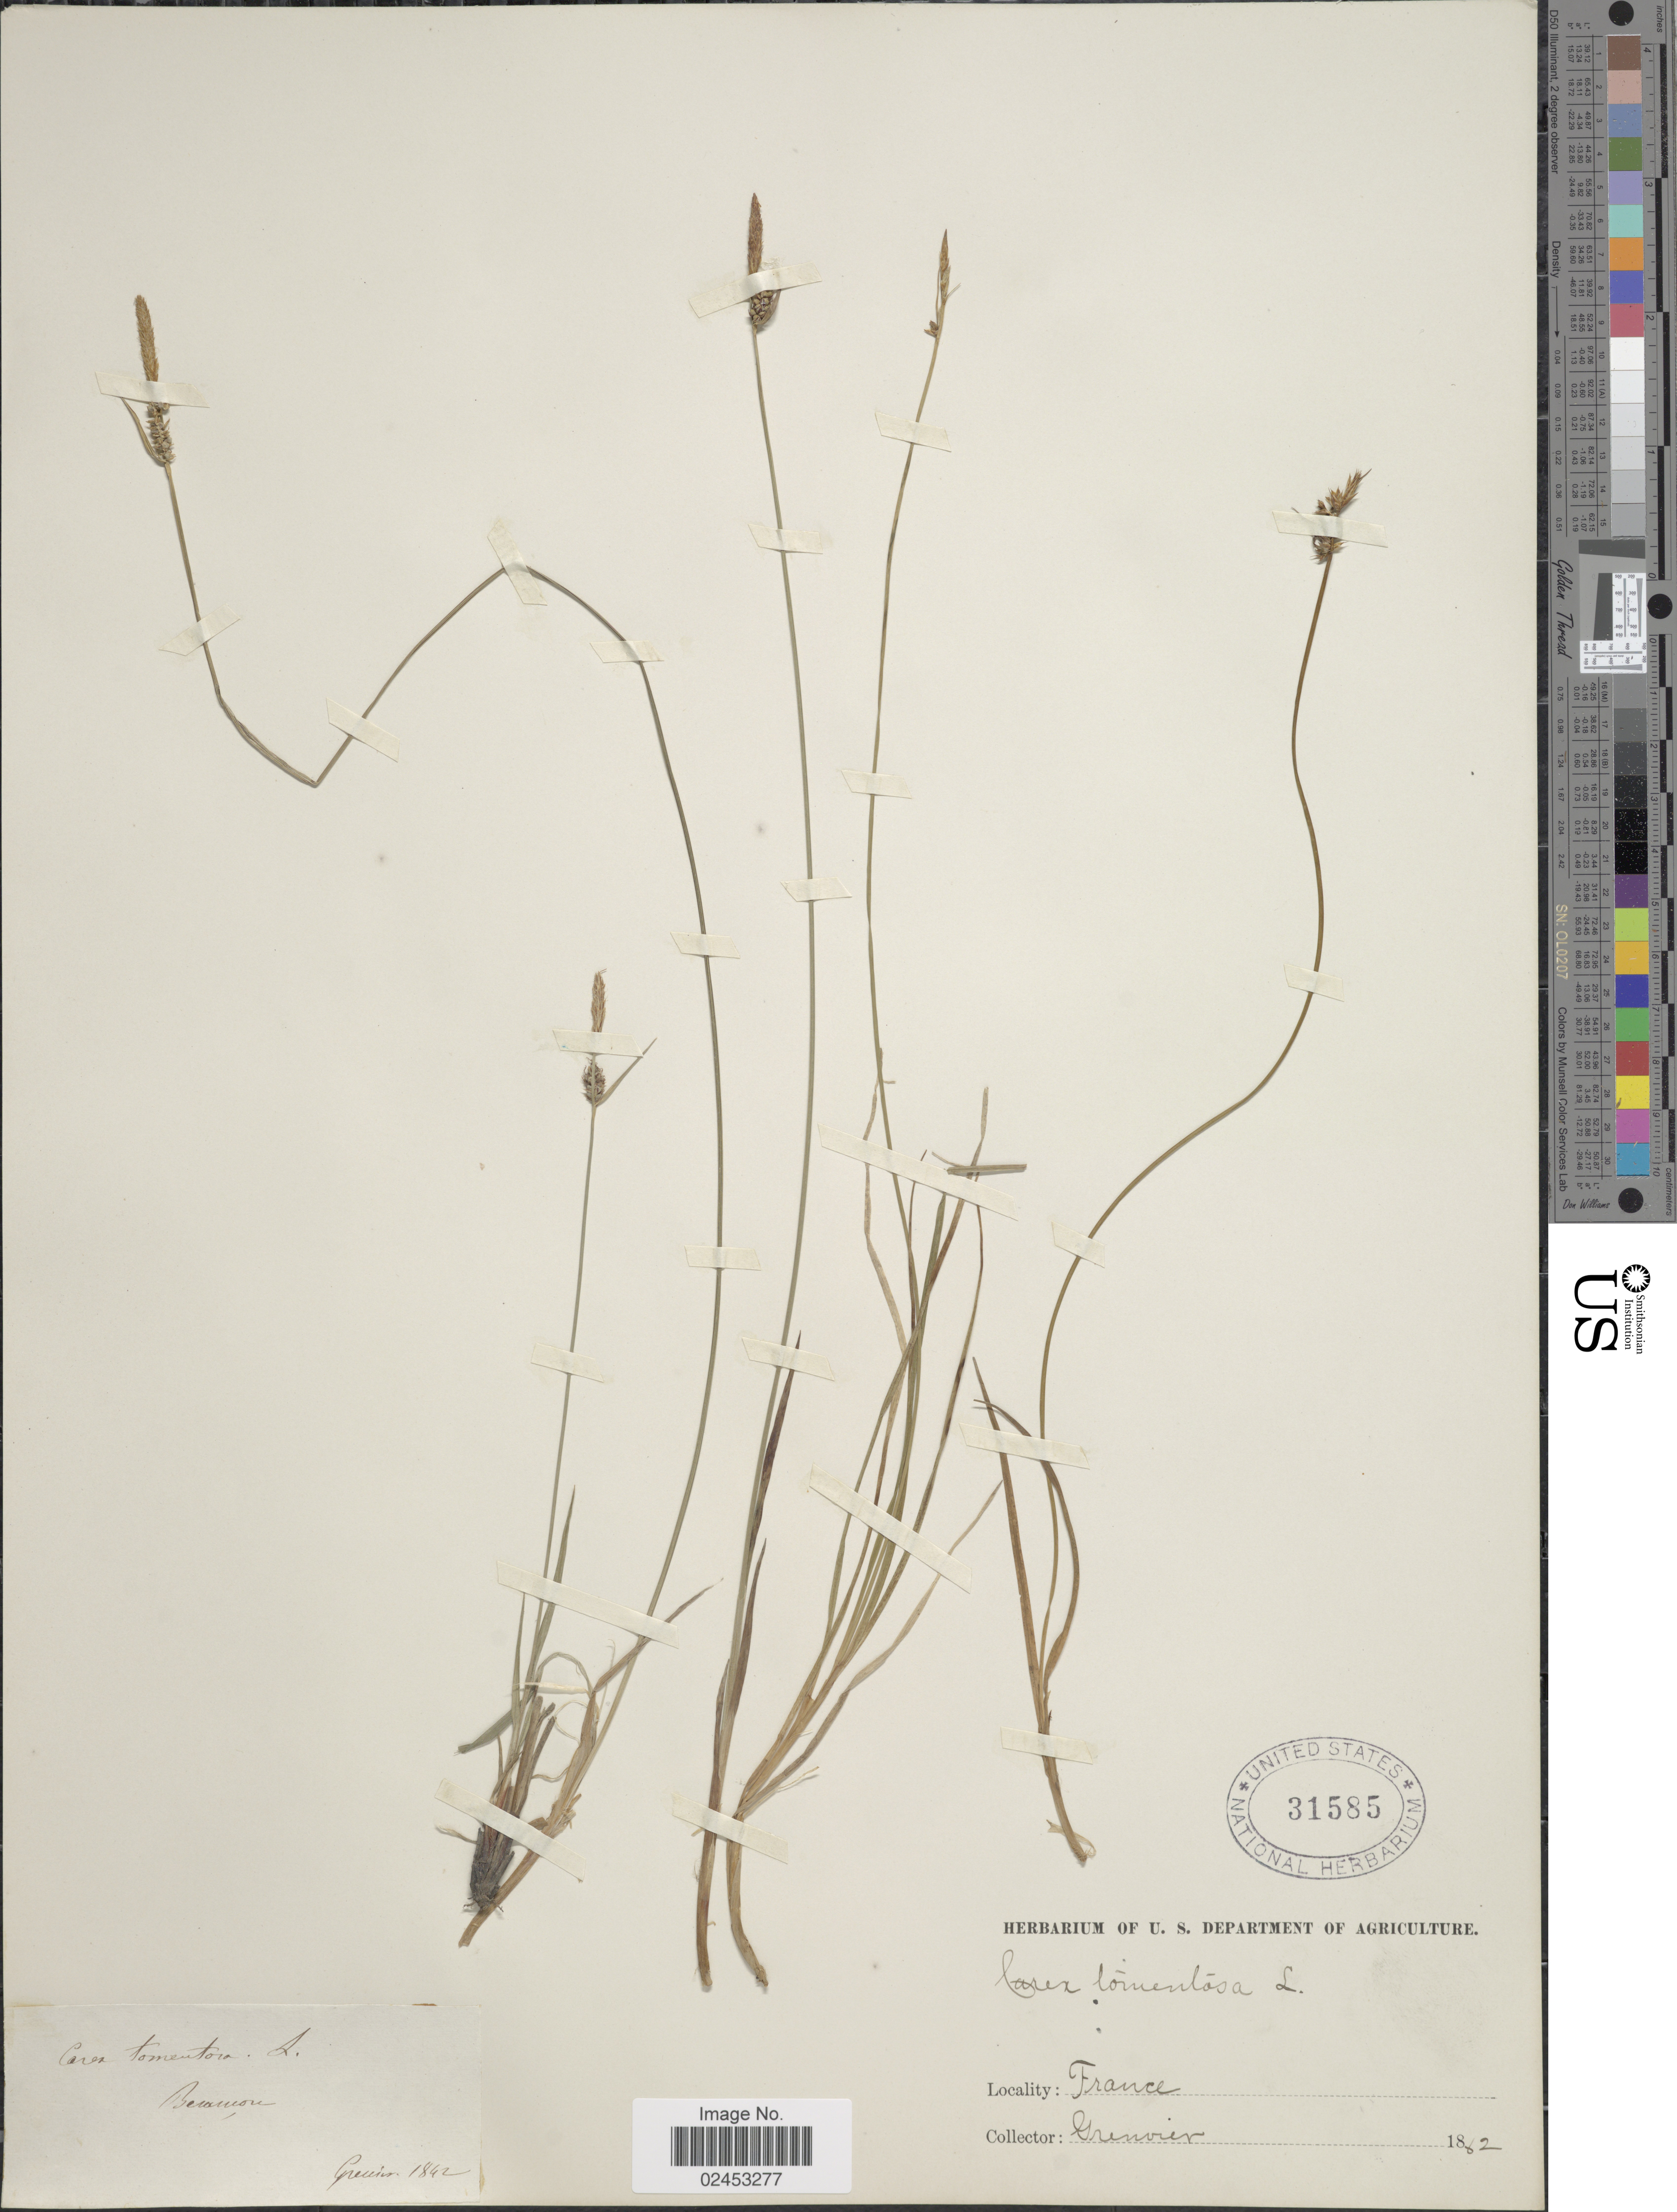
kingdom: Plantae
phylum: Tracheophyta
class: Liliopsida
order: Poales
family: Cyperaceae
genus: Carex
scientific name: Carex tomentosa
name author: L.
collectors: Grenier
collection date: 1842/1862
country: France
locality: Beramon [interpreted]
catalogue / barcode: US 31585